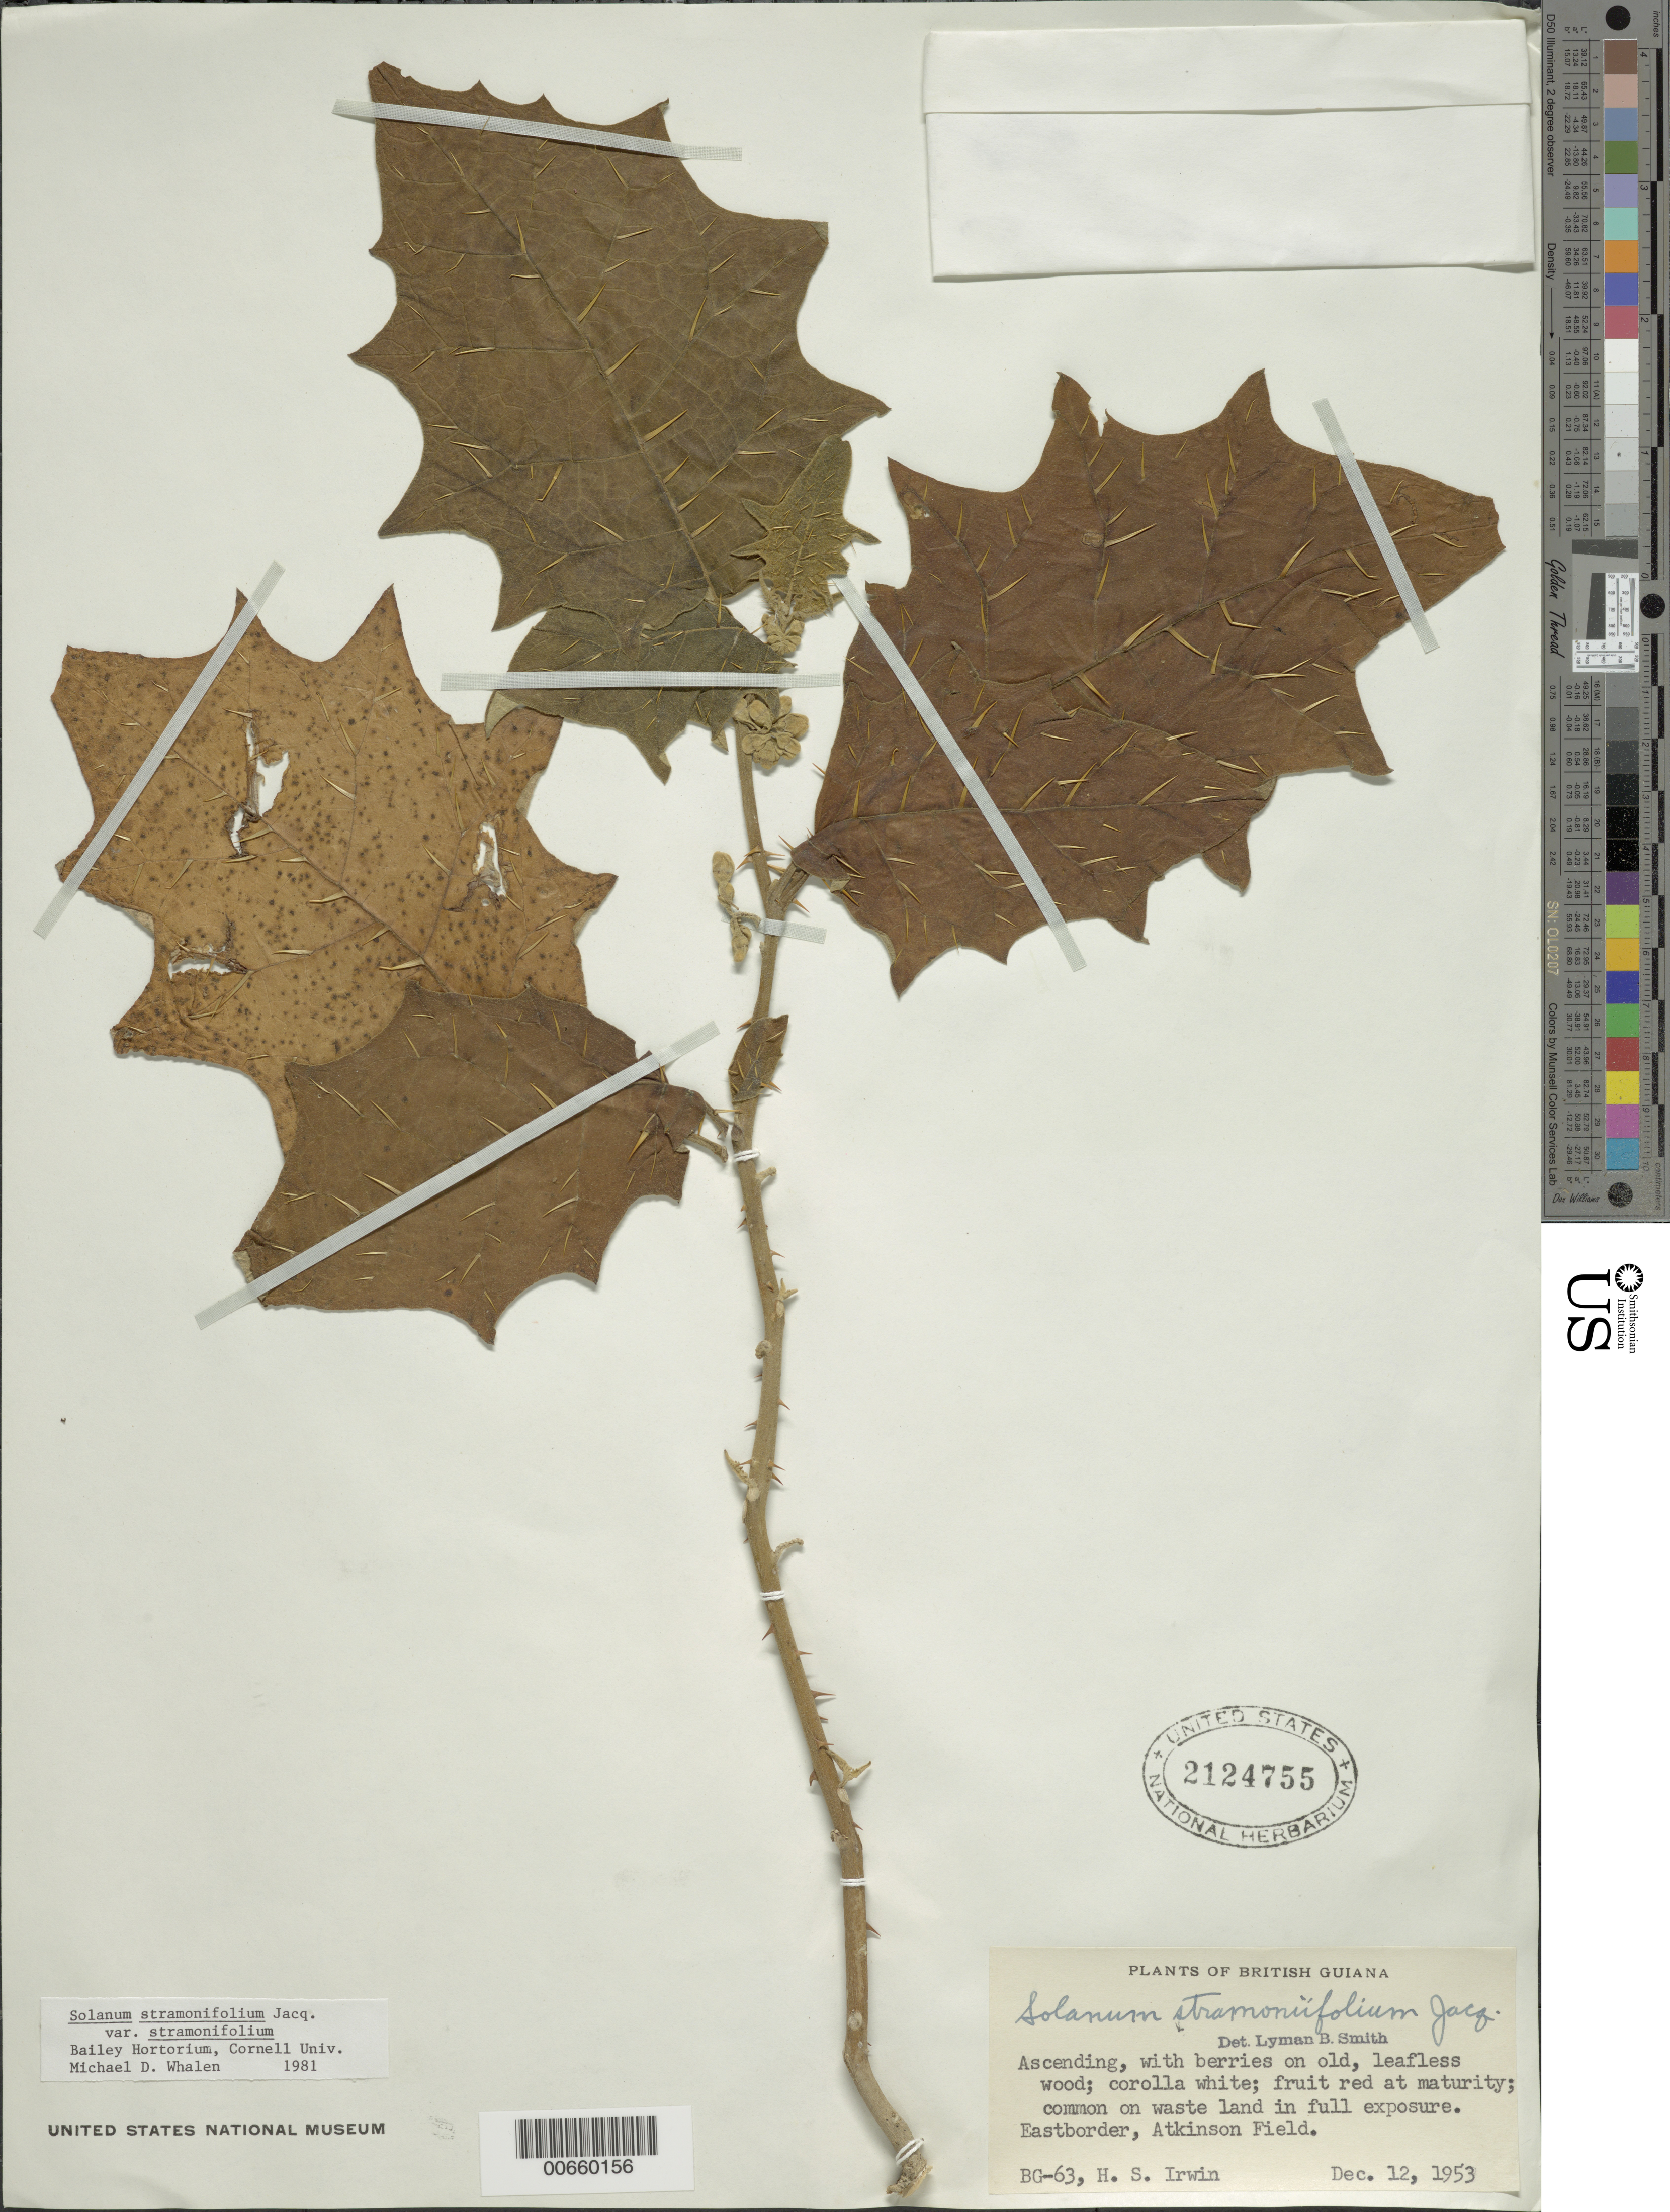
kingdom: Plantae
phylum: Tracheophyta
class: Magnoliopsida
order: Solanales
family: Solanaceae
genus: Solanum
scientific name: Solanum stramoniifolium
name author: Jacq.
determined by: Whalen, M. D.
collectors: H. Irwin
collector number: BG 63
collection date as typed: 12 Dec 1953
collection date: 1953-12-12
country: Guyana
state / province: Demerara-Mahaica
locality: Atkinson Field, E border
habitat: Waste land in full exposure.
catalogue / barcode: US 2124755